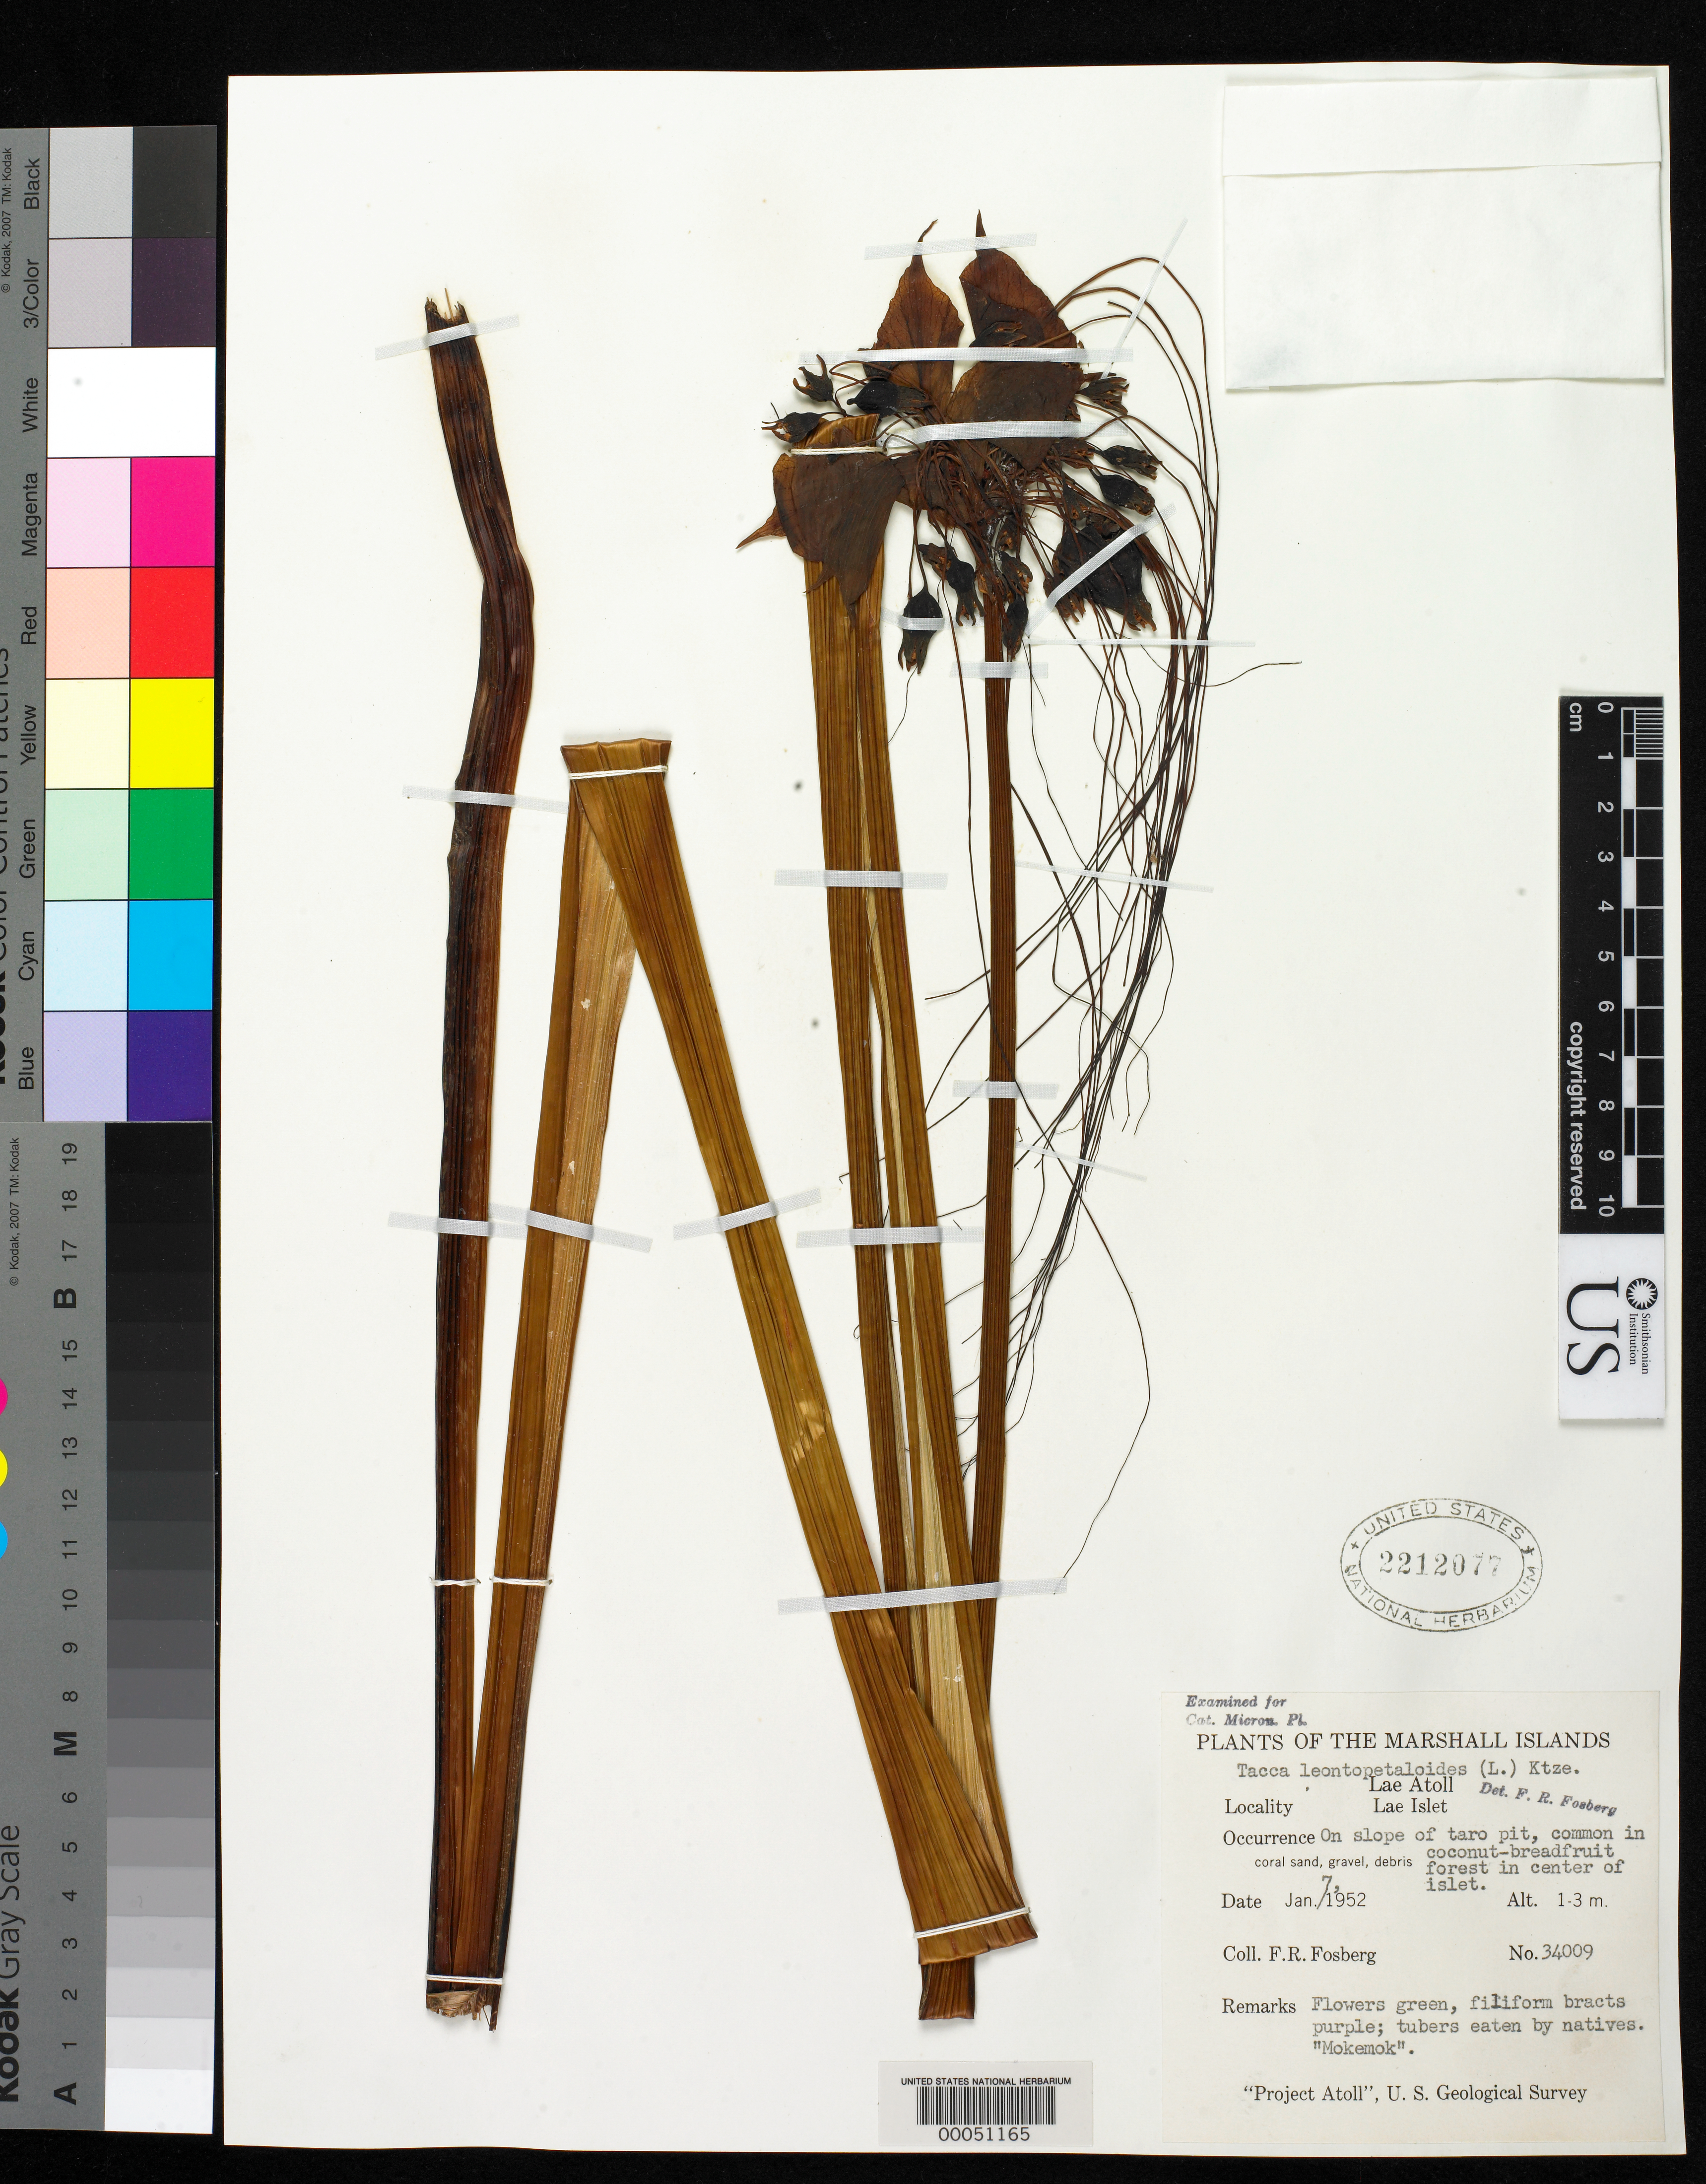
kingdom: Plantae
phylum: Tracheophyta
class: Liliopsida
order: Dioscoreales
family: Dioscoreaceae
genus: Tacca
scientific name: Tacca leontopetaloides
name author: (L.) Kuntze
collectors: F. R. Fosberg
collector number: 34009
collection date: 1952-01-07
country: Marshall Islands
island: Lae Atoll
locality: On slope of taro pit, Lae Islet, Lae Atoll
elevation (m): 1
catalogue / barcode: US 2212077